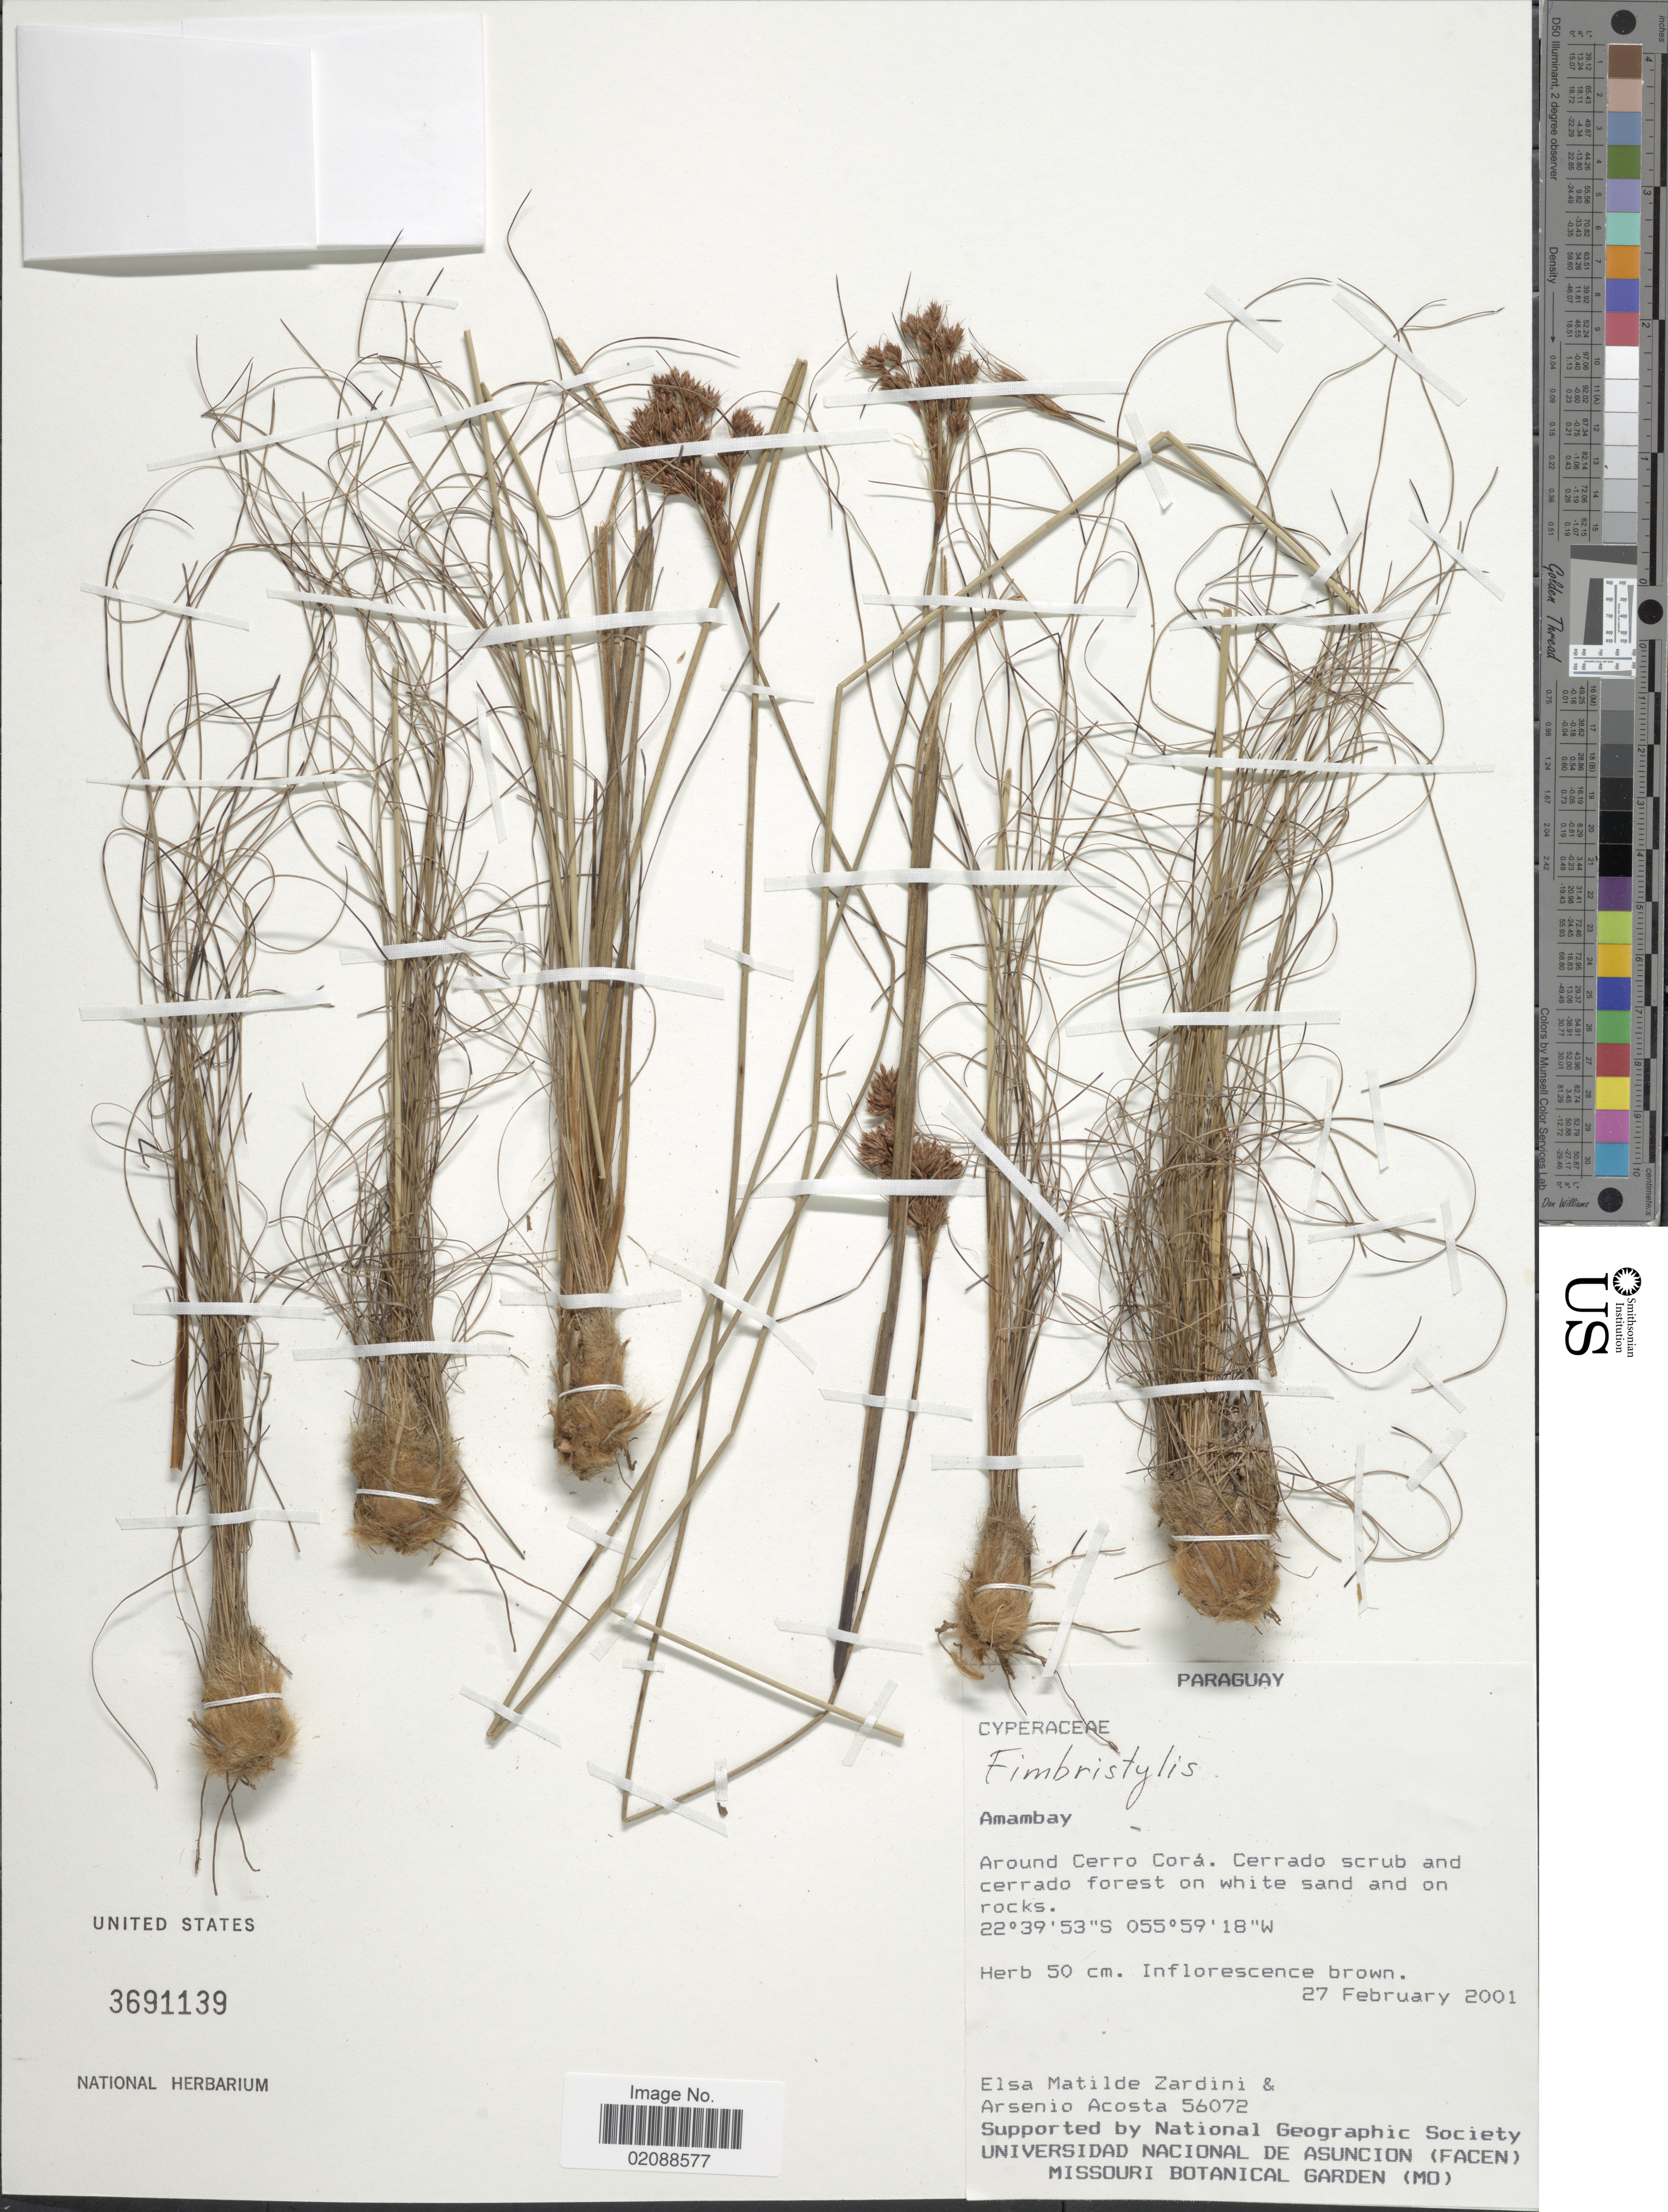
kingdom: Plantae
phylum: Tracheophyta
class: Liliopsida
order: Poales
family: Cyperaceae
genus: Fimbristylis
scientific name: Fimbristylis sp.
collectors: E. M. Zardini & A. Acosta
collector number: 56072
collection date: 2001-02-27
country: Paraguay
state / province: Amambay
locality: Around Cerro Cora. Cerrado scrub and cerrado forest on white sand and on rocks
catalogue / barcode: US 3691139